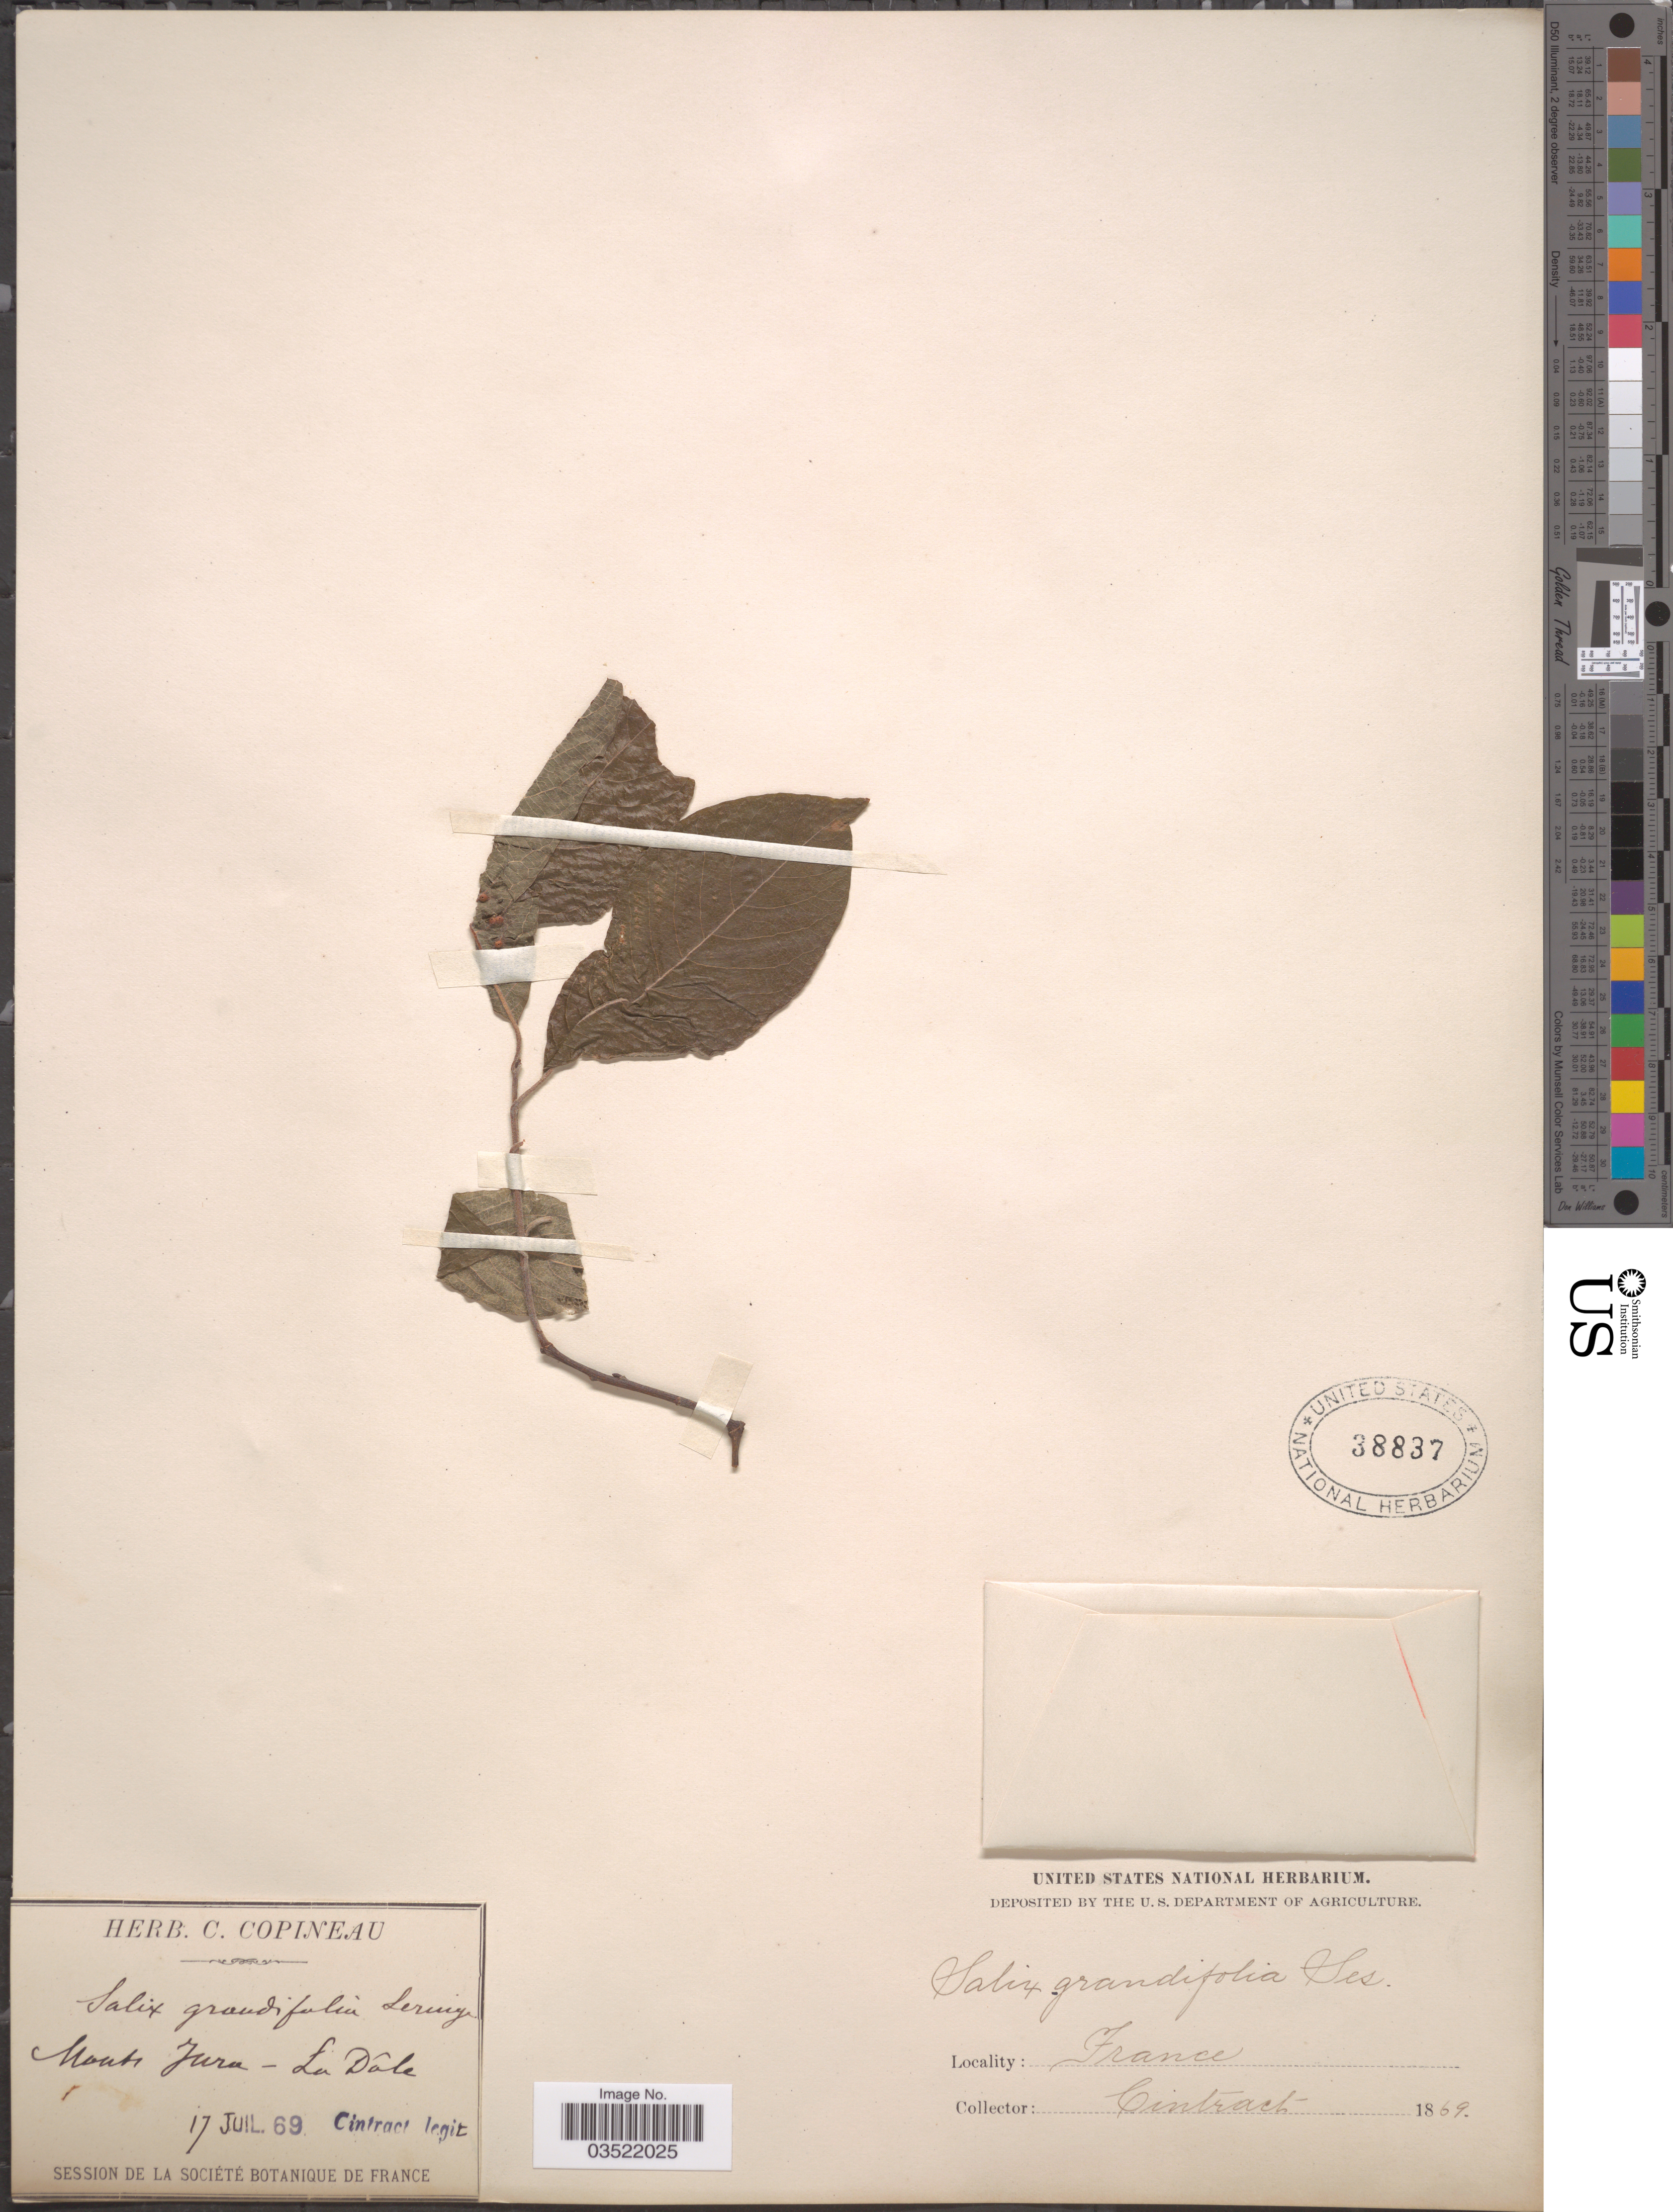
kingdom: Plantae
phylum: Tracheophyta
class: Magnoliopsida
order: Malpighiales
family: Salicaceae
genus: Salix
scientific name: Salix grandifolia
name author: Ser.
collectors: Cintract, --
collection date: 1869-07-17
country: France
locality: Monts Jura - La Dole.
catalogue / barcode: US 38837